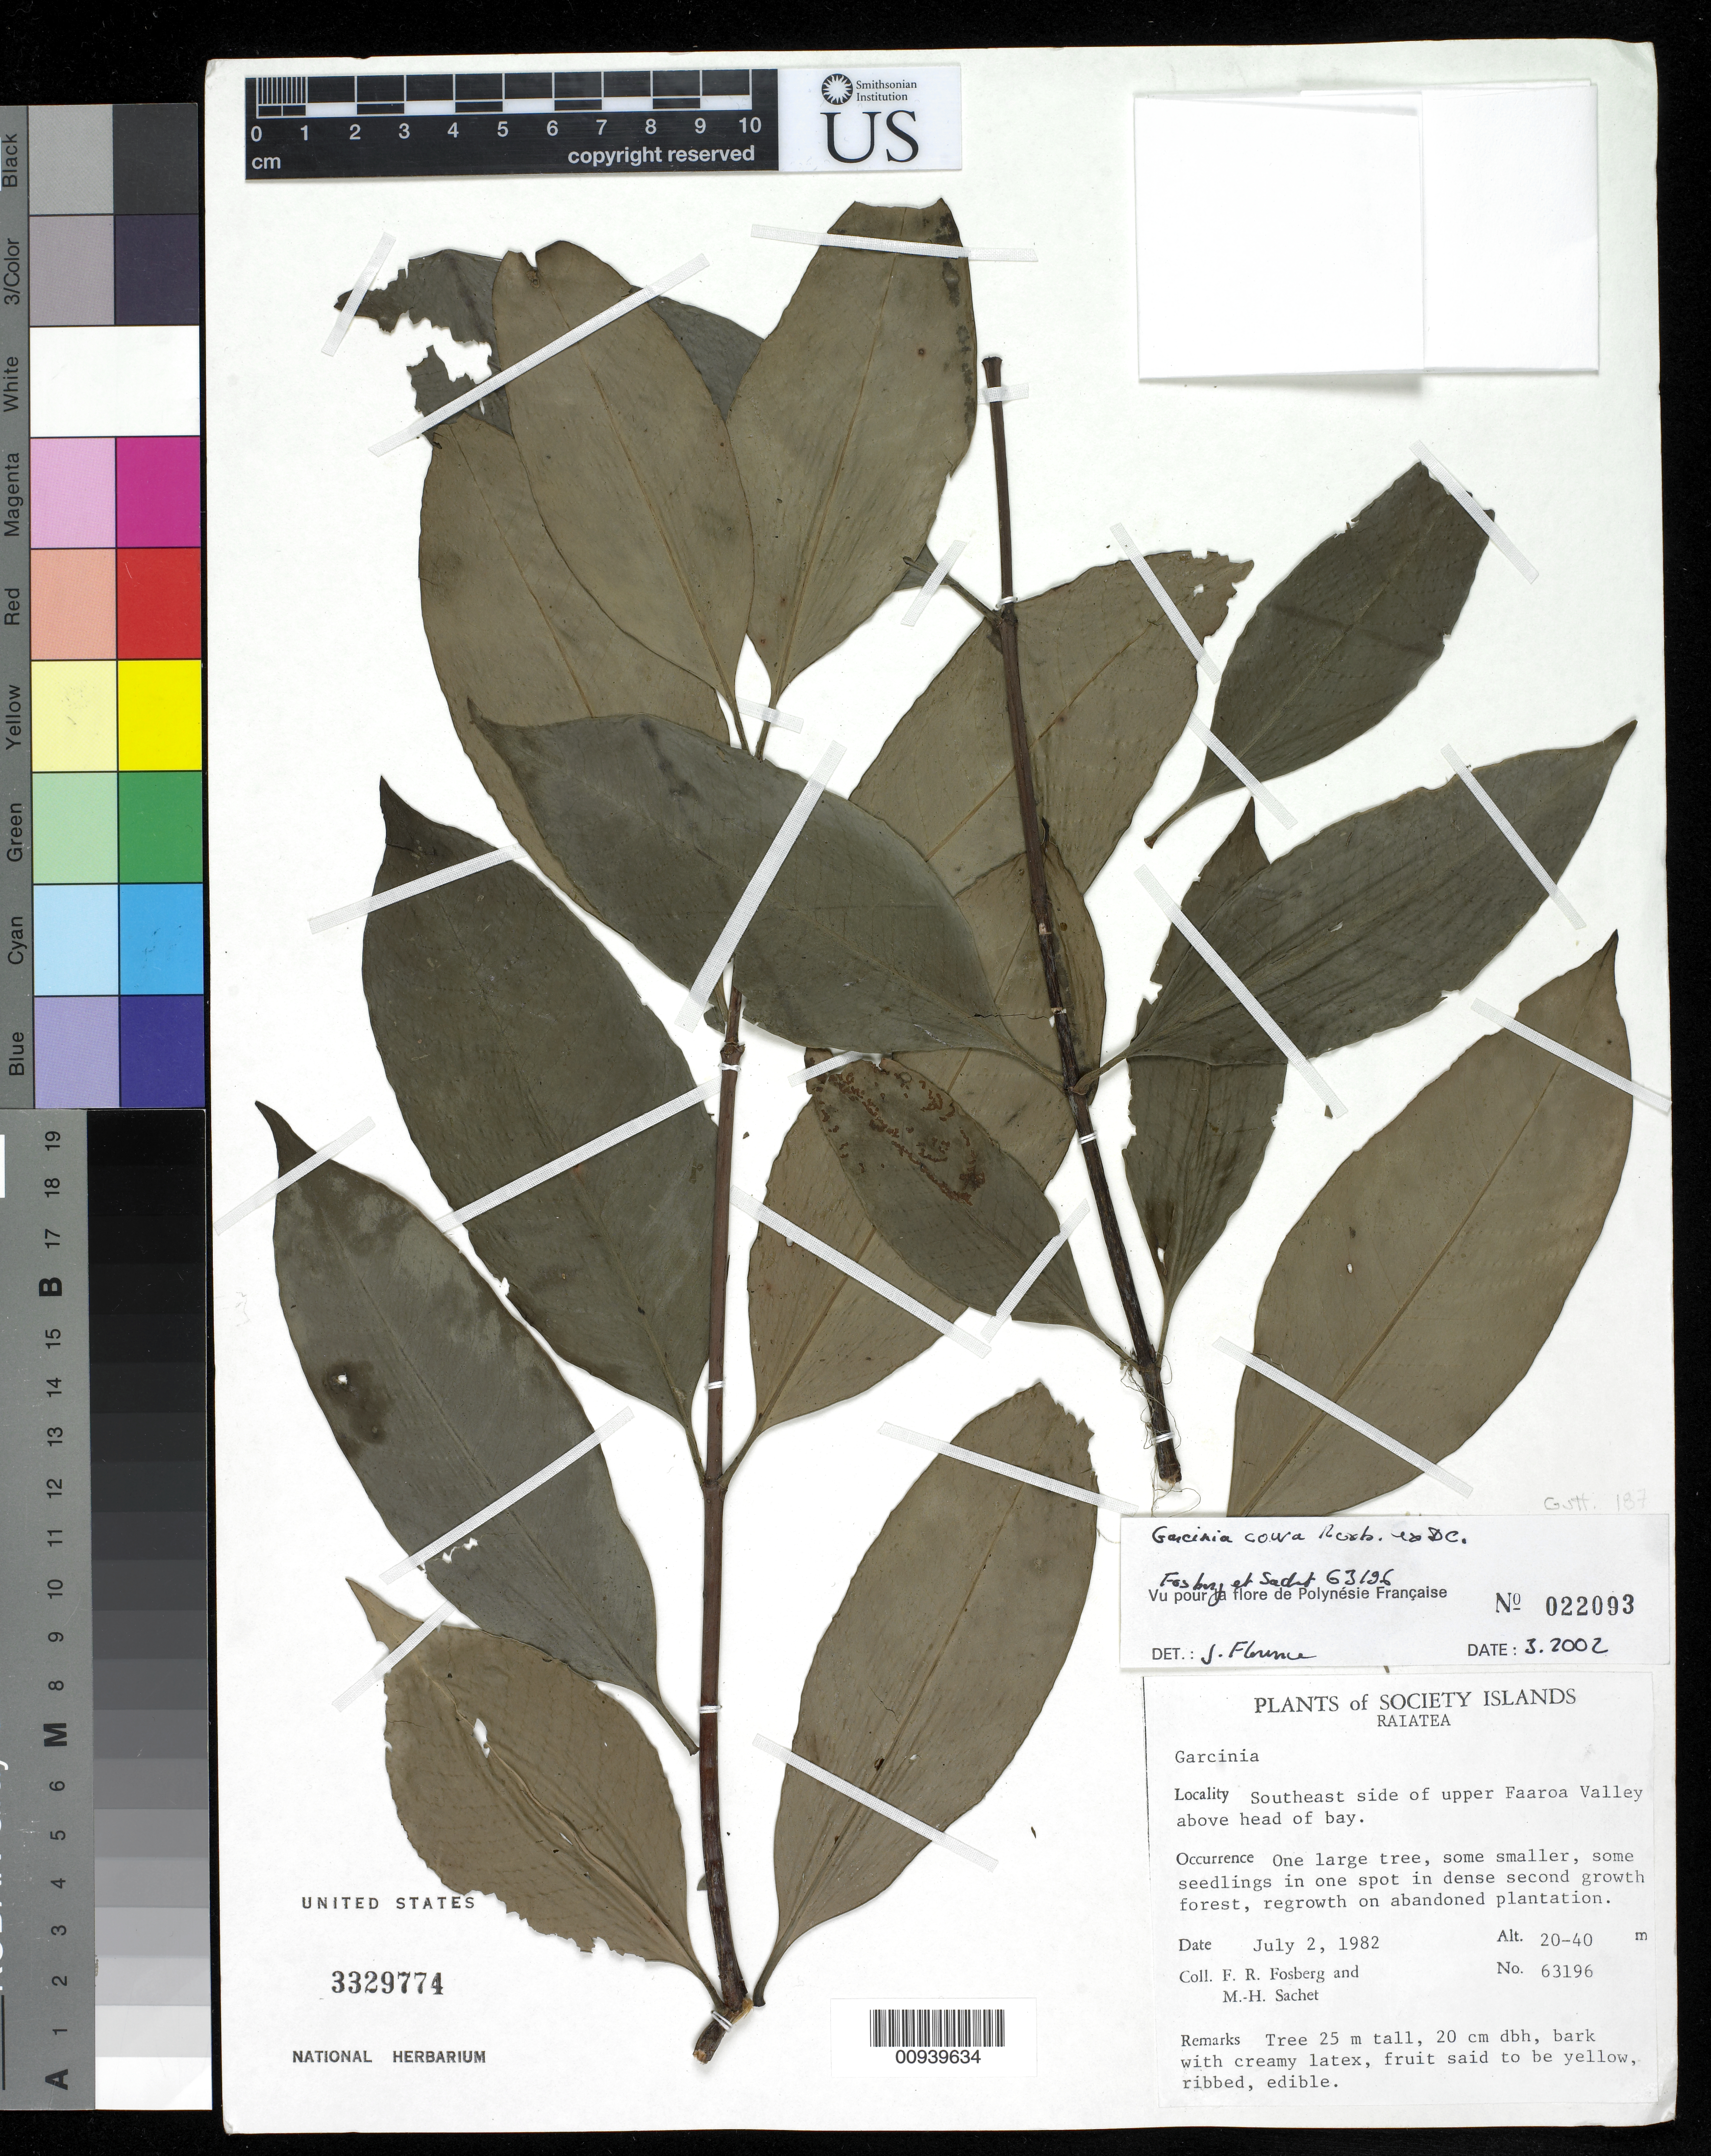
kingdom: Plantae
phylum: Tracheophyta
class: Magnoliopsida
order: Malpighiales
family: Clusiaceae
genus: Garcinia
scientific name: Garcinia cowa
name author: Roxb. ex Choisy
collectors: F. R. Fosberg & M.-H. Sachet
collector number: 63196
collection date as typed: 02 Jul 1982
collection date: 1982-07-02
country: French Polynesia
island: Raiatea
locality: Southeast side of upper Faaroa Valley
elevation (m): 20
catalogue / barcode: US 3329774